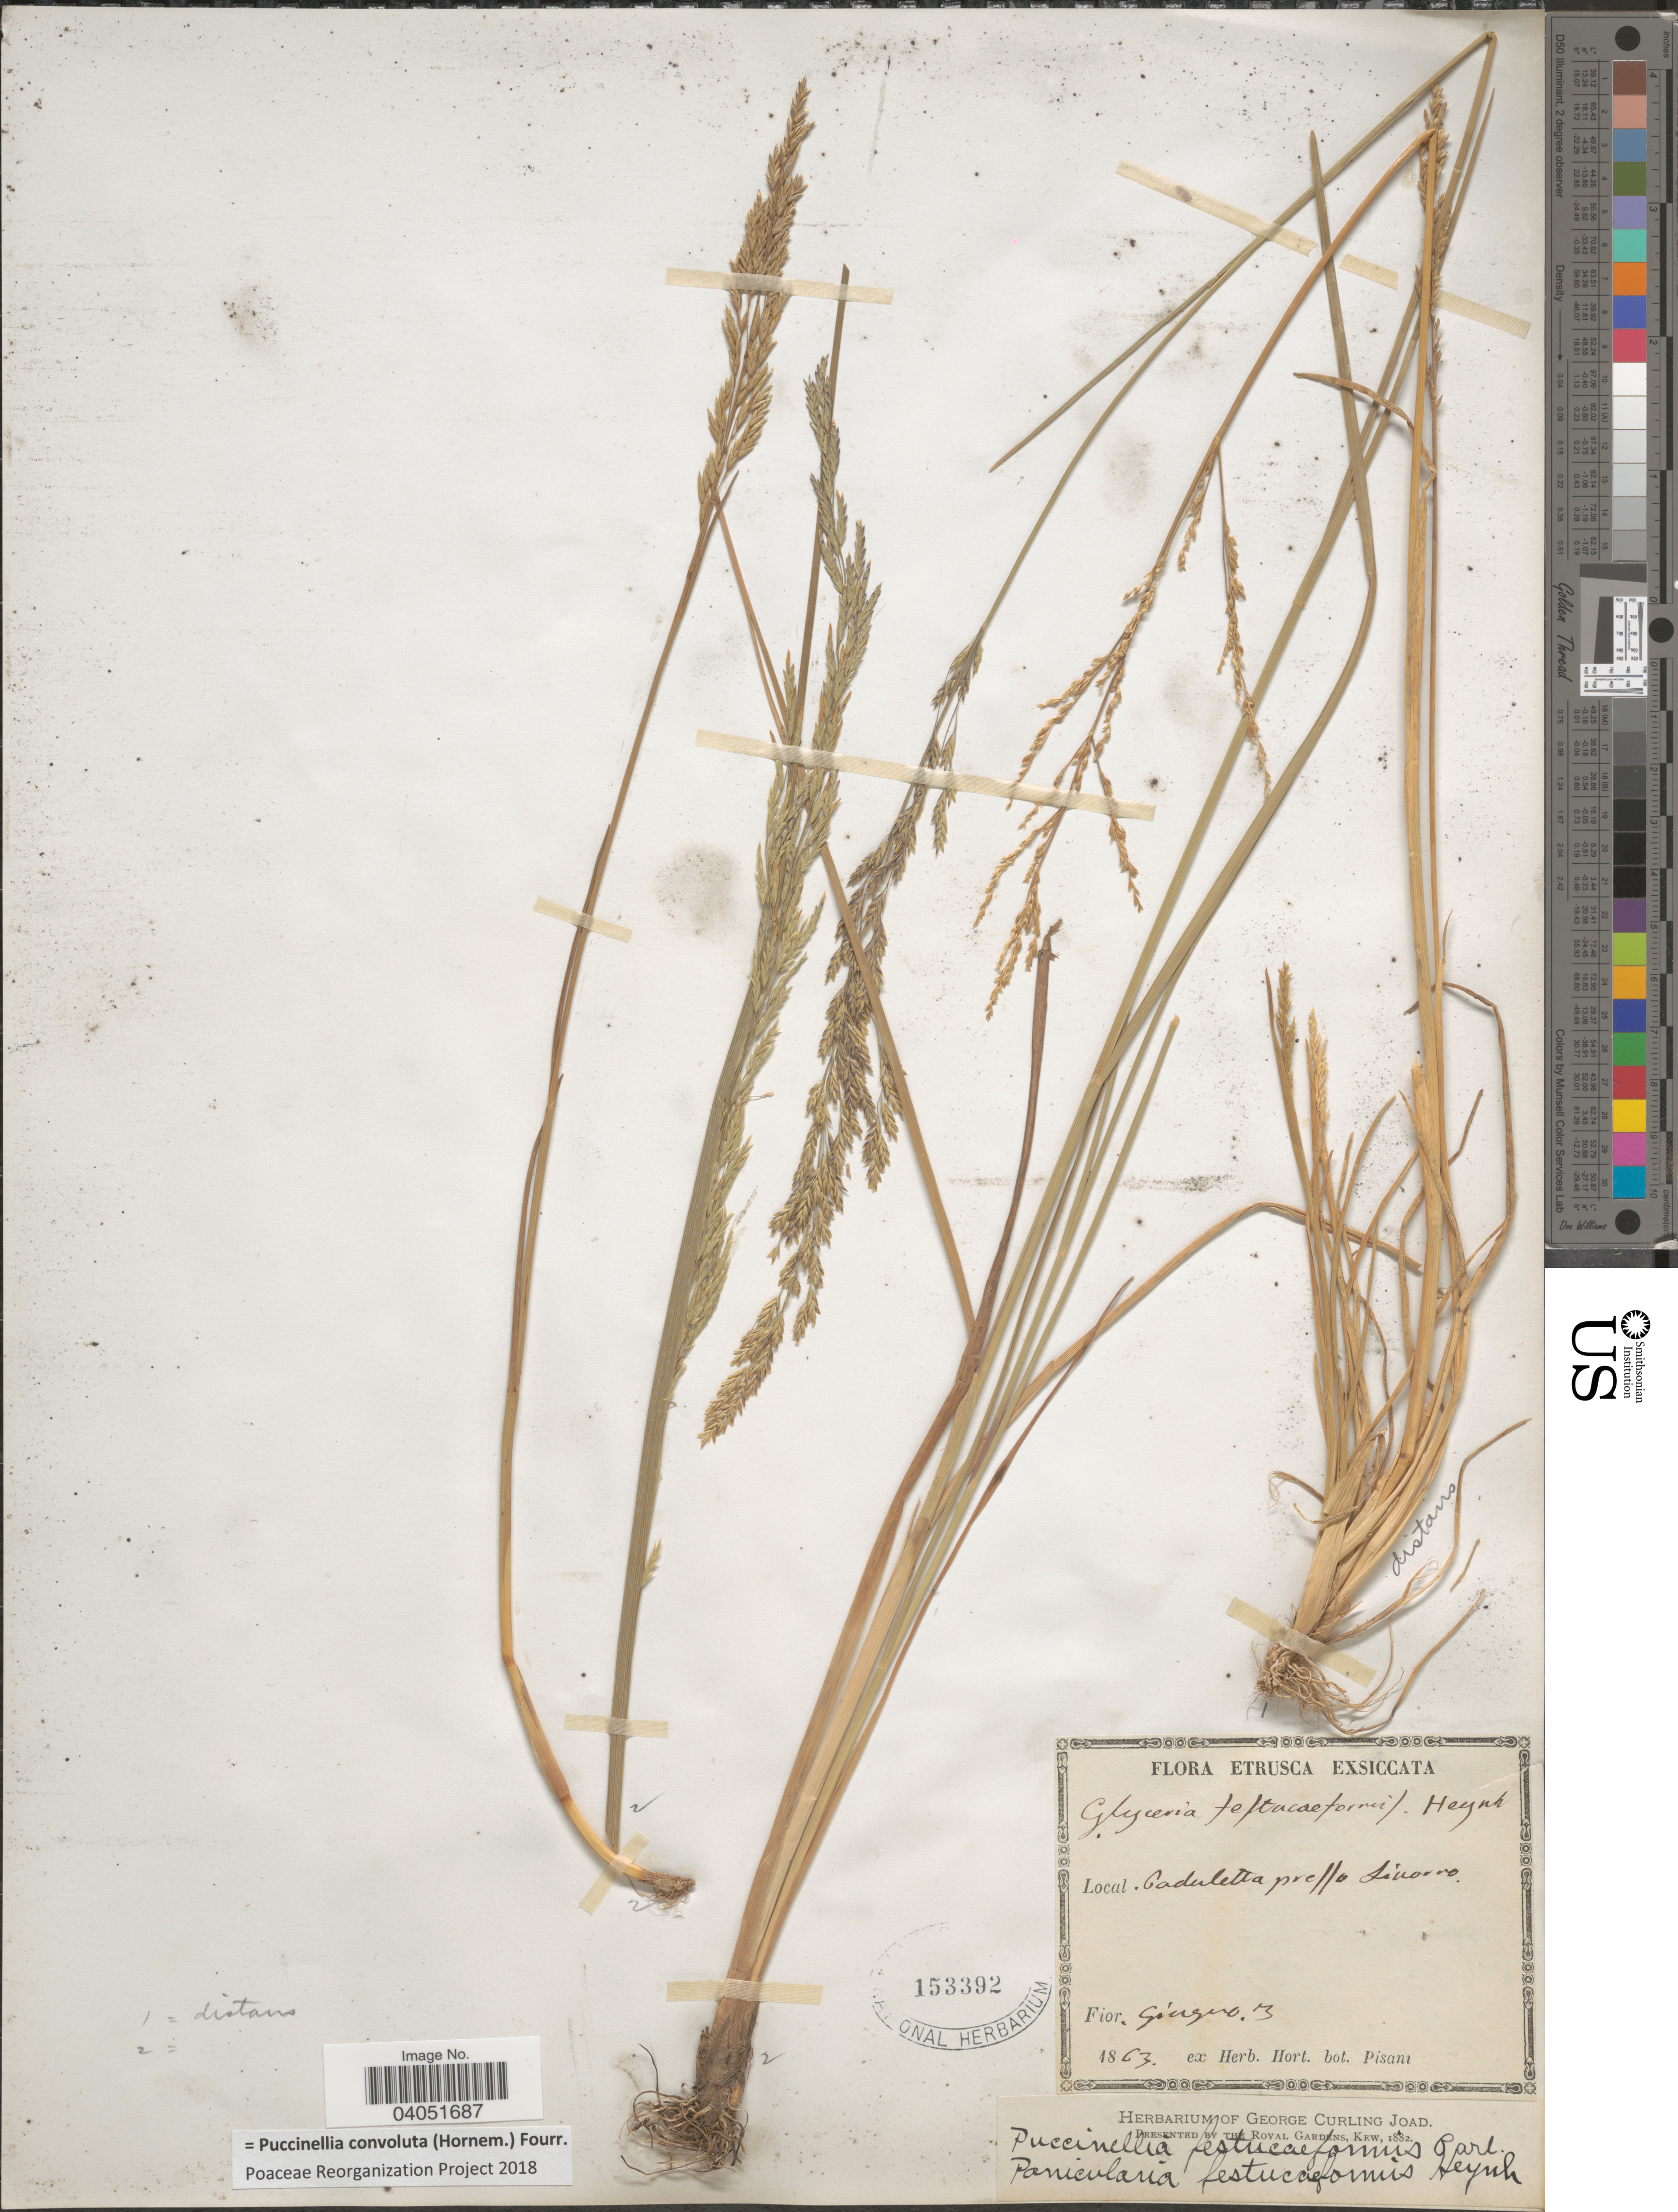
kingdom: Plantae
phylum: Tracheophyta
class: Liliopsida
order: Poales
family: Poaceae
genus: Puccinellia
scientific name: Puccinellia convoluta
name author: (Hornem.) Fourr.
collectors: ex herb. Hort. Bot. Pisani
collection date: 1863-06-03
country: Italy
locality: Etrusca. Caduletta presso Livorno.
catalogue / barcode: US 153392